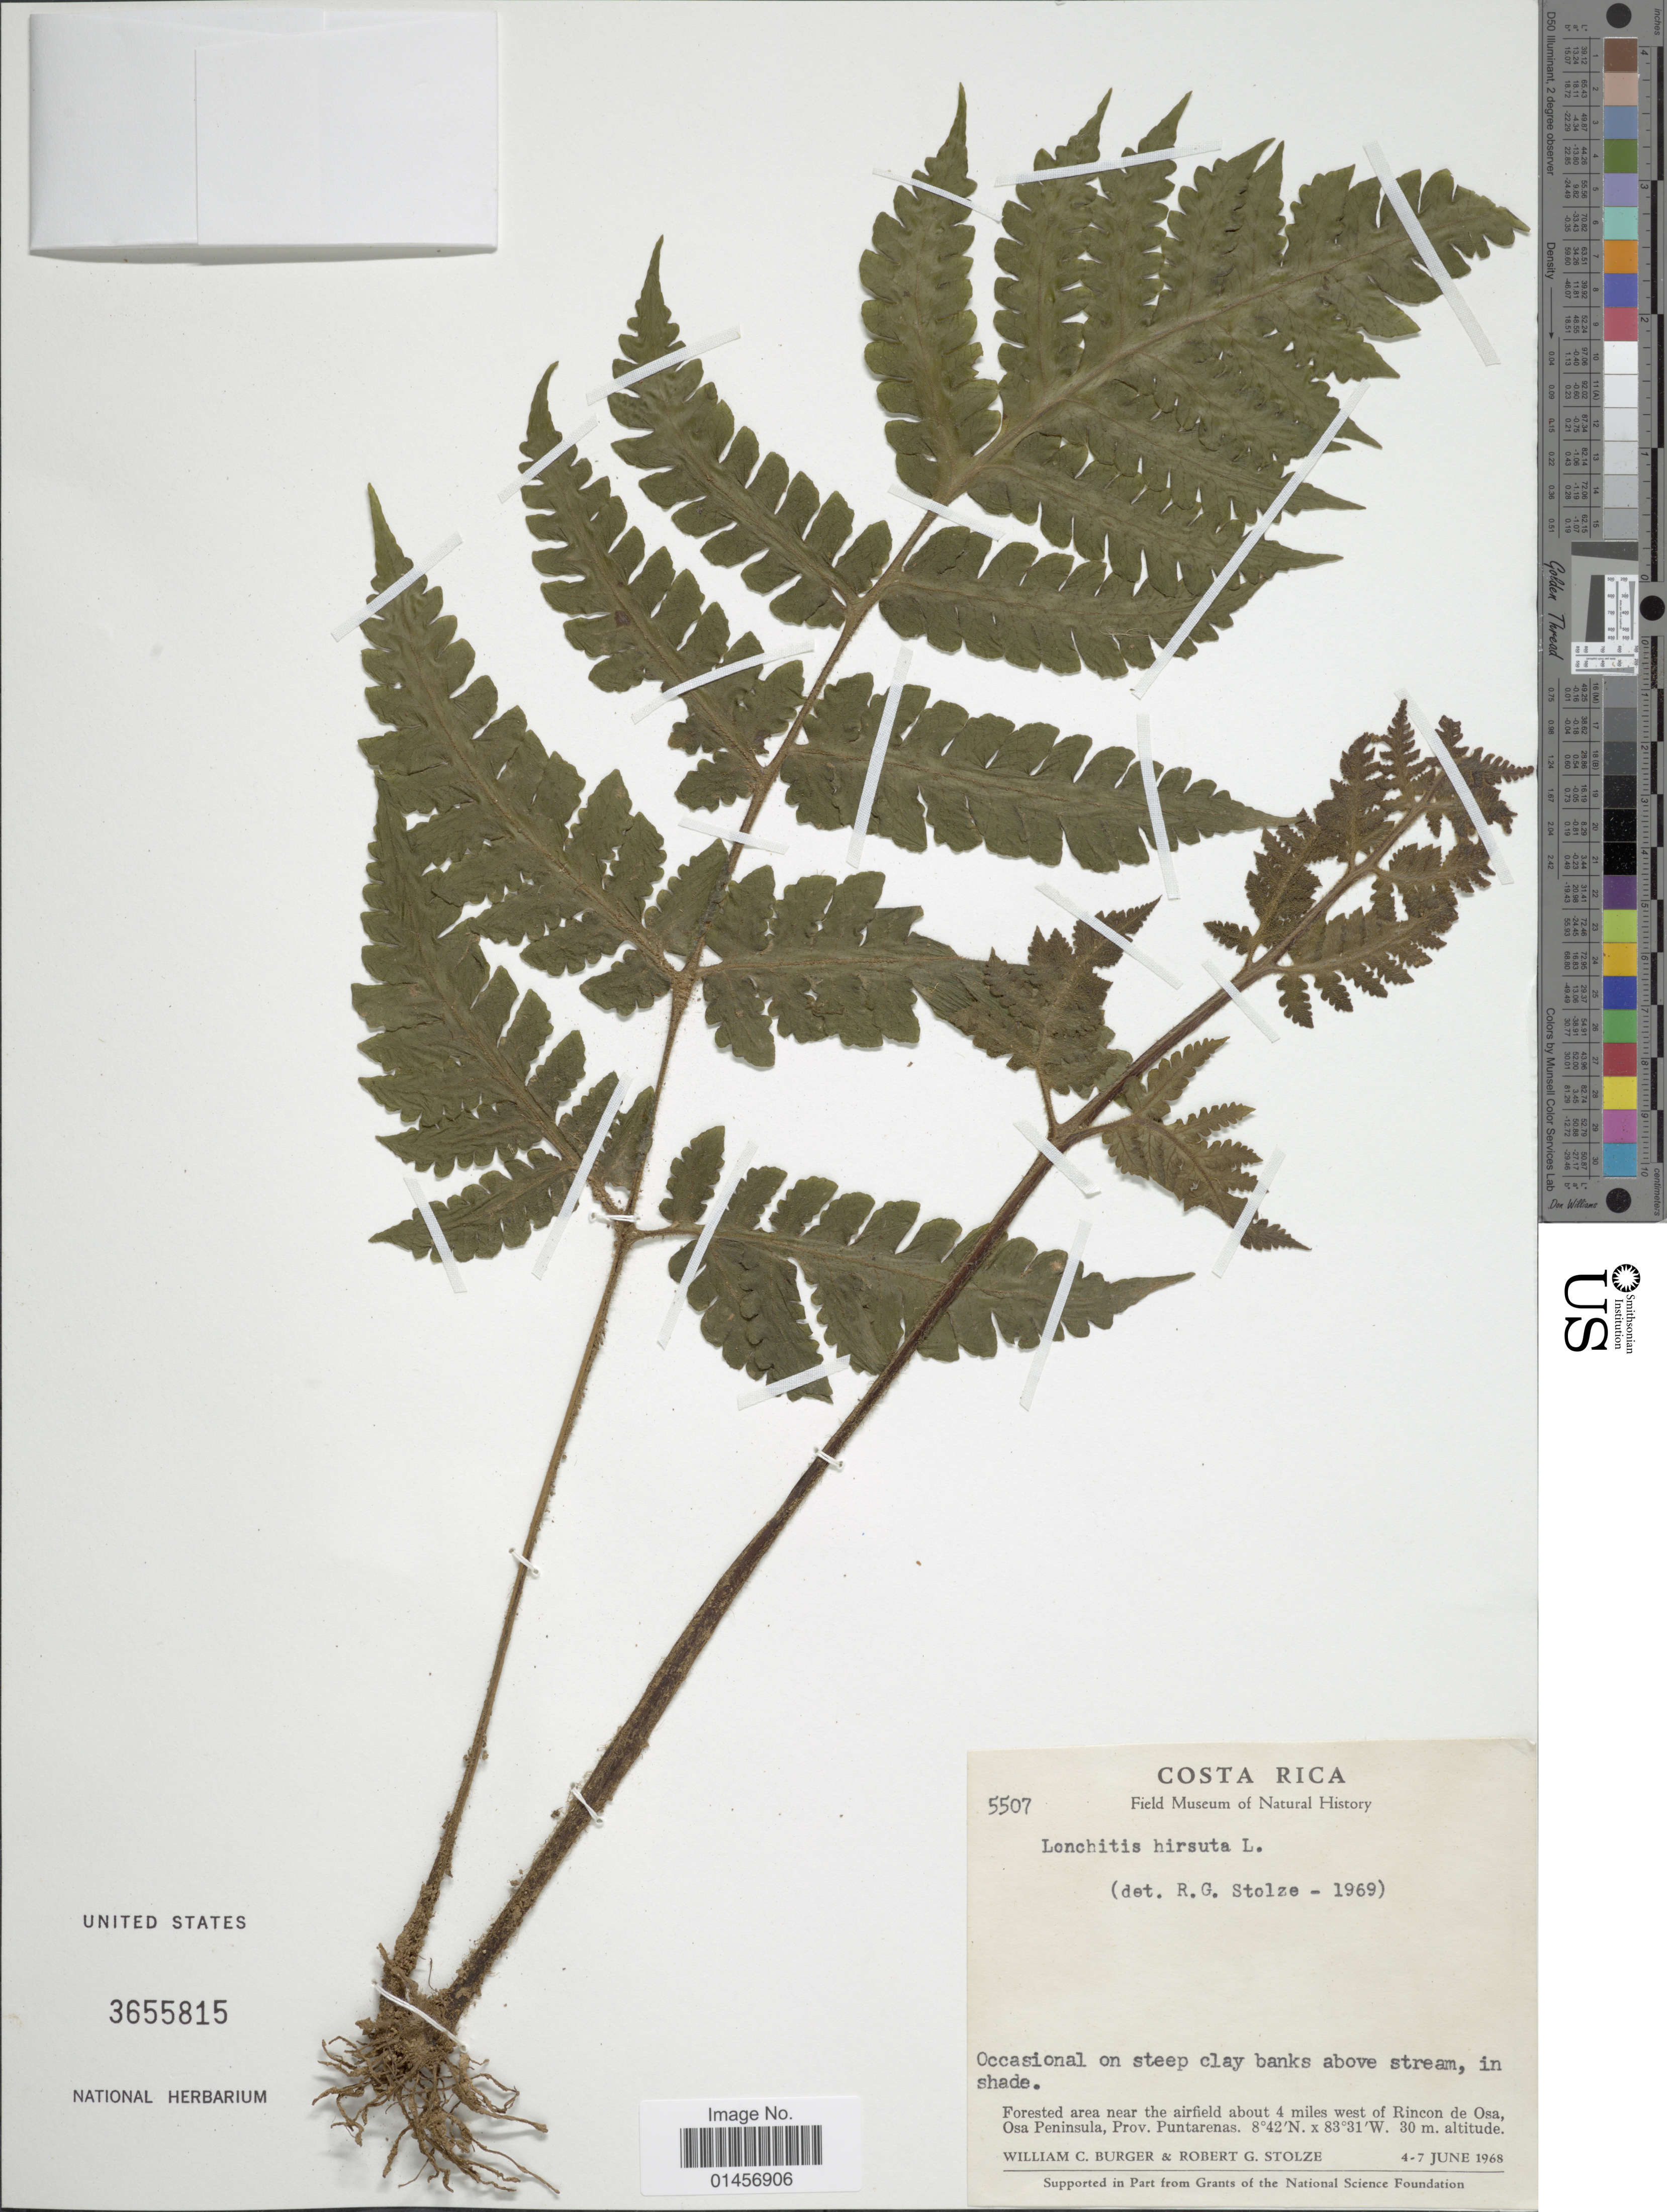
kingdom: Plantae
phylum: Tracheophyta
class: Polypodiopsida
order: Polypodiales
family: Lonchitidaceae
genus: Lonchitis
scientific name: Lonchitis hirsuta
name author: L.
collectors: W. Burger & R. G. Stolze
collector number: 5507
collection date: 1968-06-04/1968-06-07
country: Costa Rica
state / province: Puntarenas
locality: Costa Rica, Forested area near the airfield about 4 miles west of Rincon de Osa, Osa Peninsula, Prov. Puntarenas.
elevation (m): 30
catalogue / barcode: US 3655815